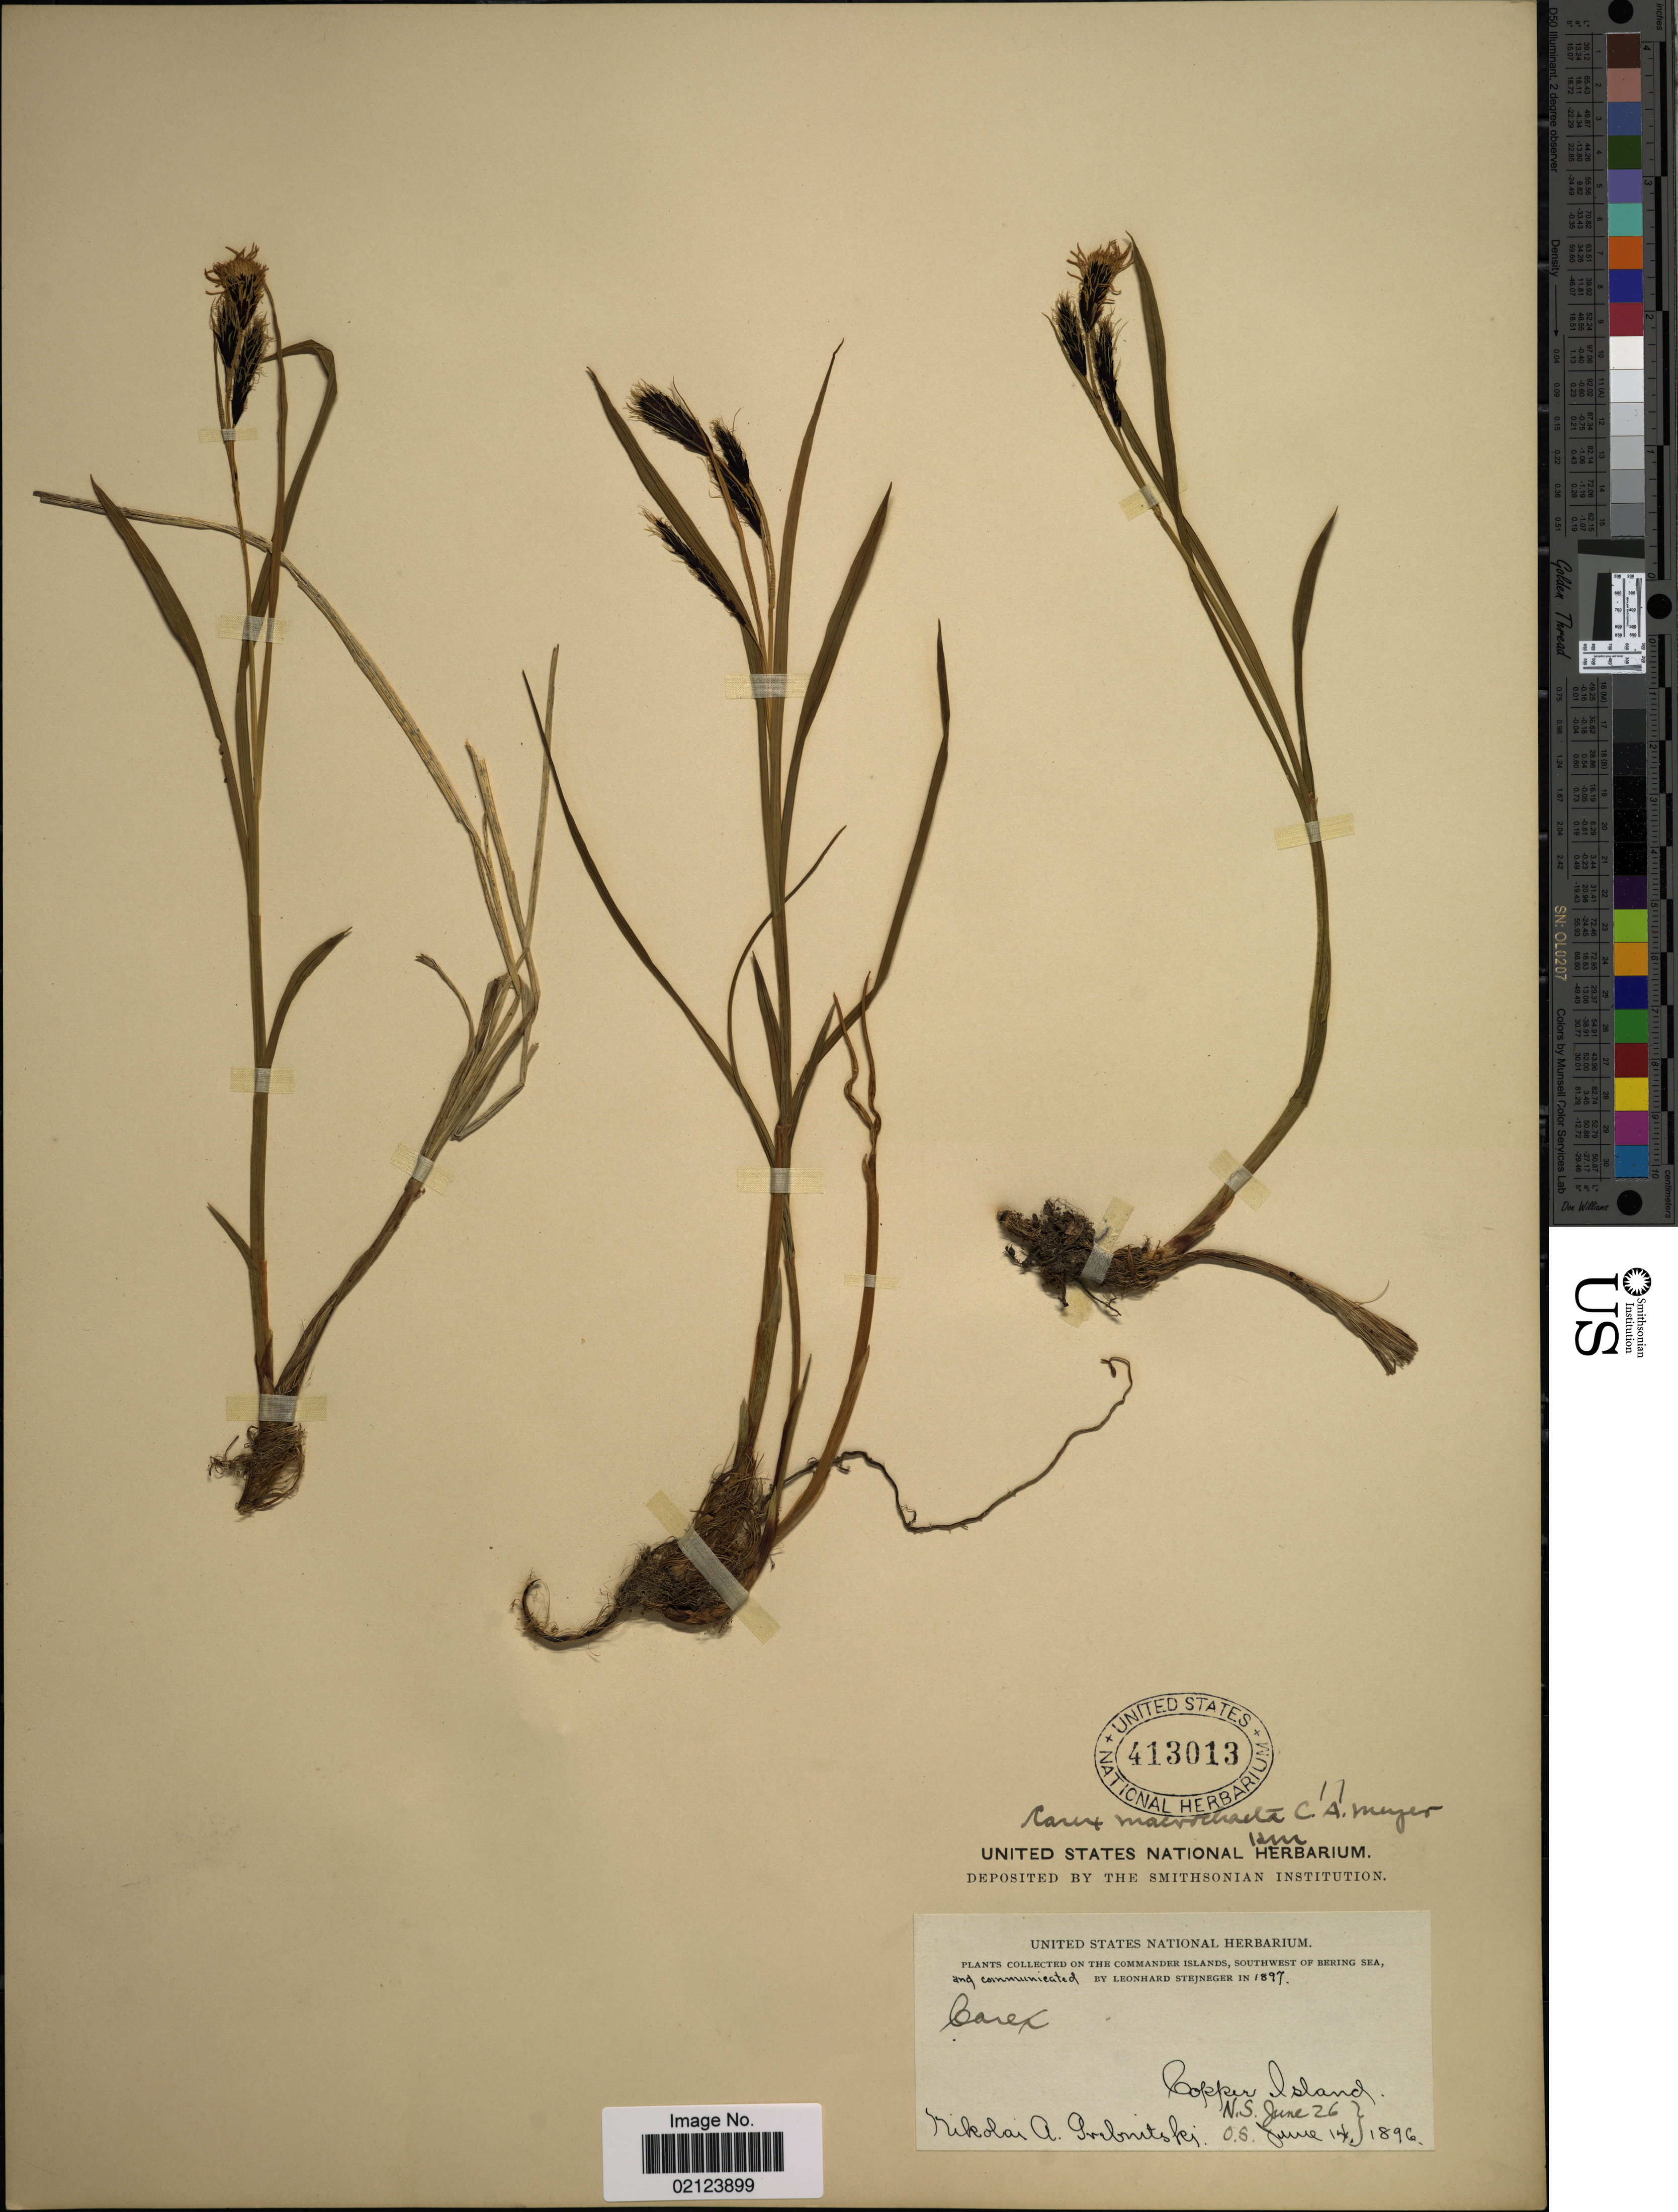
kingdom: Plantae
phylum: Tracheophyta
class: Liliopsida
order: Poales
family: Cyperaceae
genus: Carex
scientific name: Carex macrochaeta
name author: C.A. Mey.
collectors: N. Grebritski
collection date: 1896-06-14/1896-06-26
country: Canada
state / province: Nova Scotia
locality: Copper Island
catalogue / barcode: US 413013